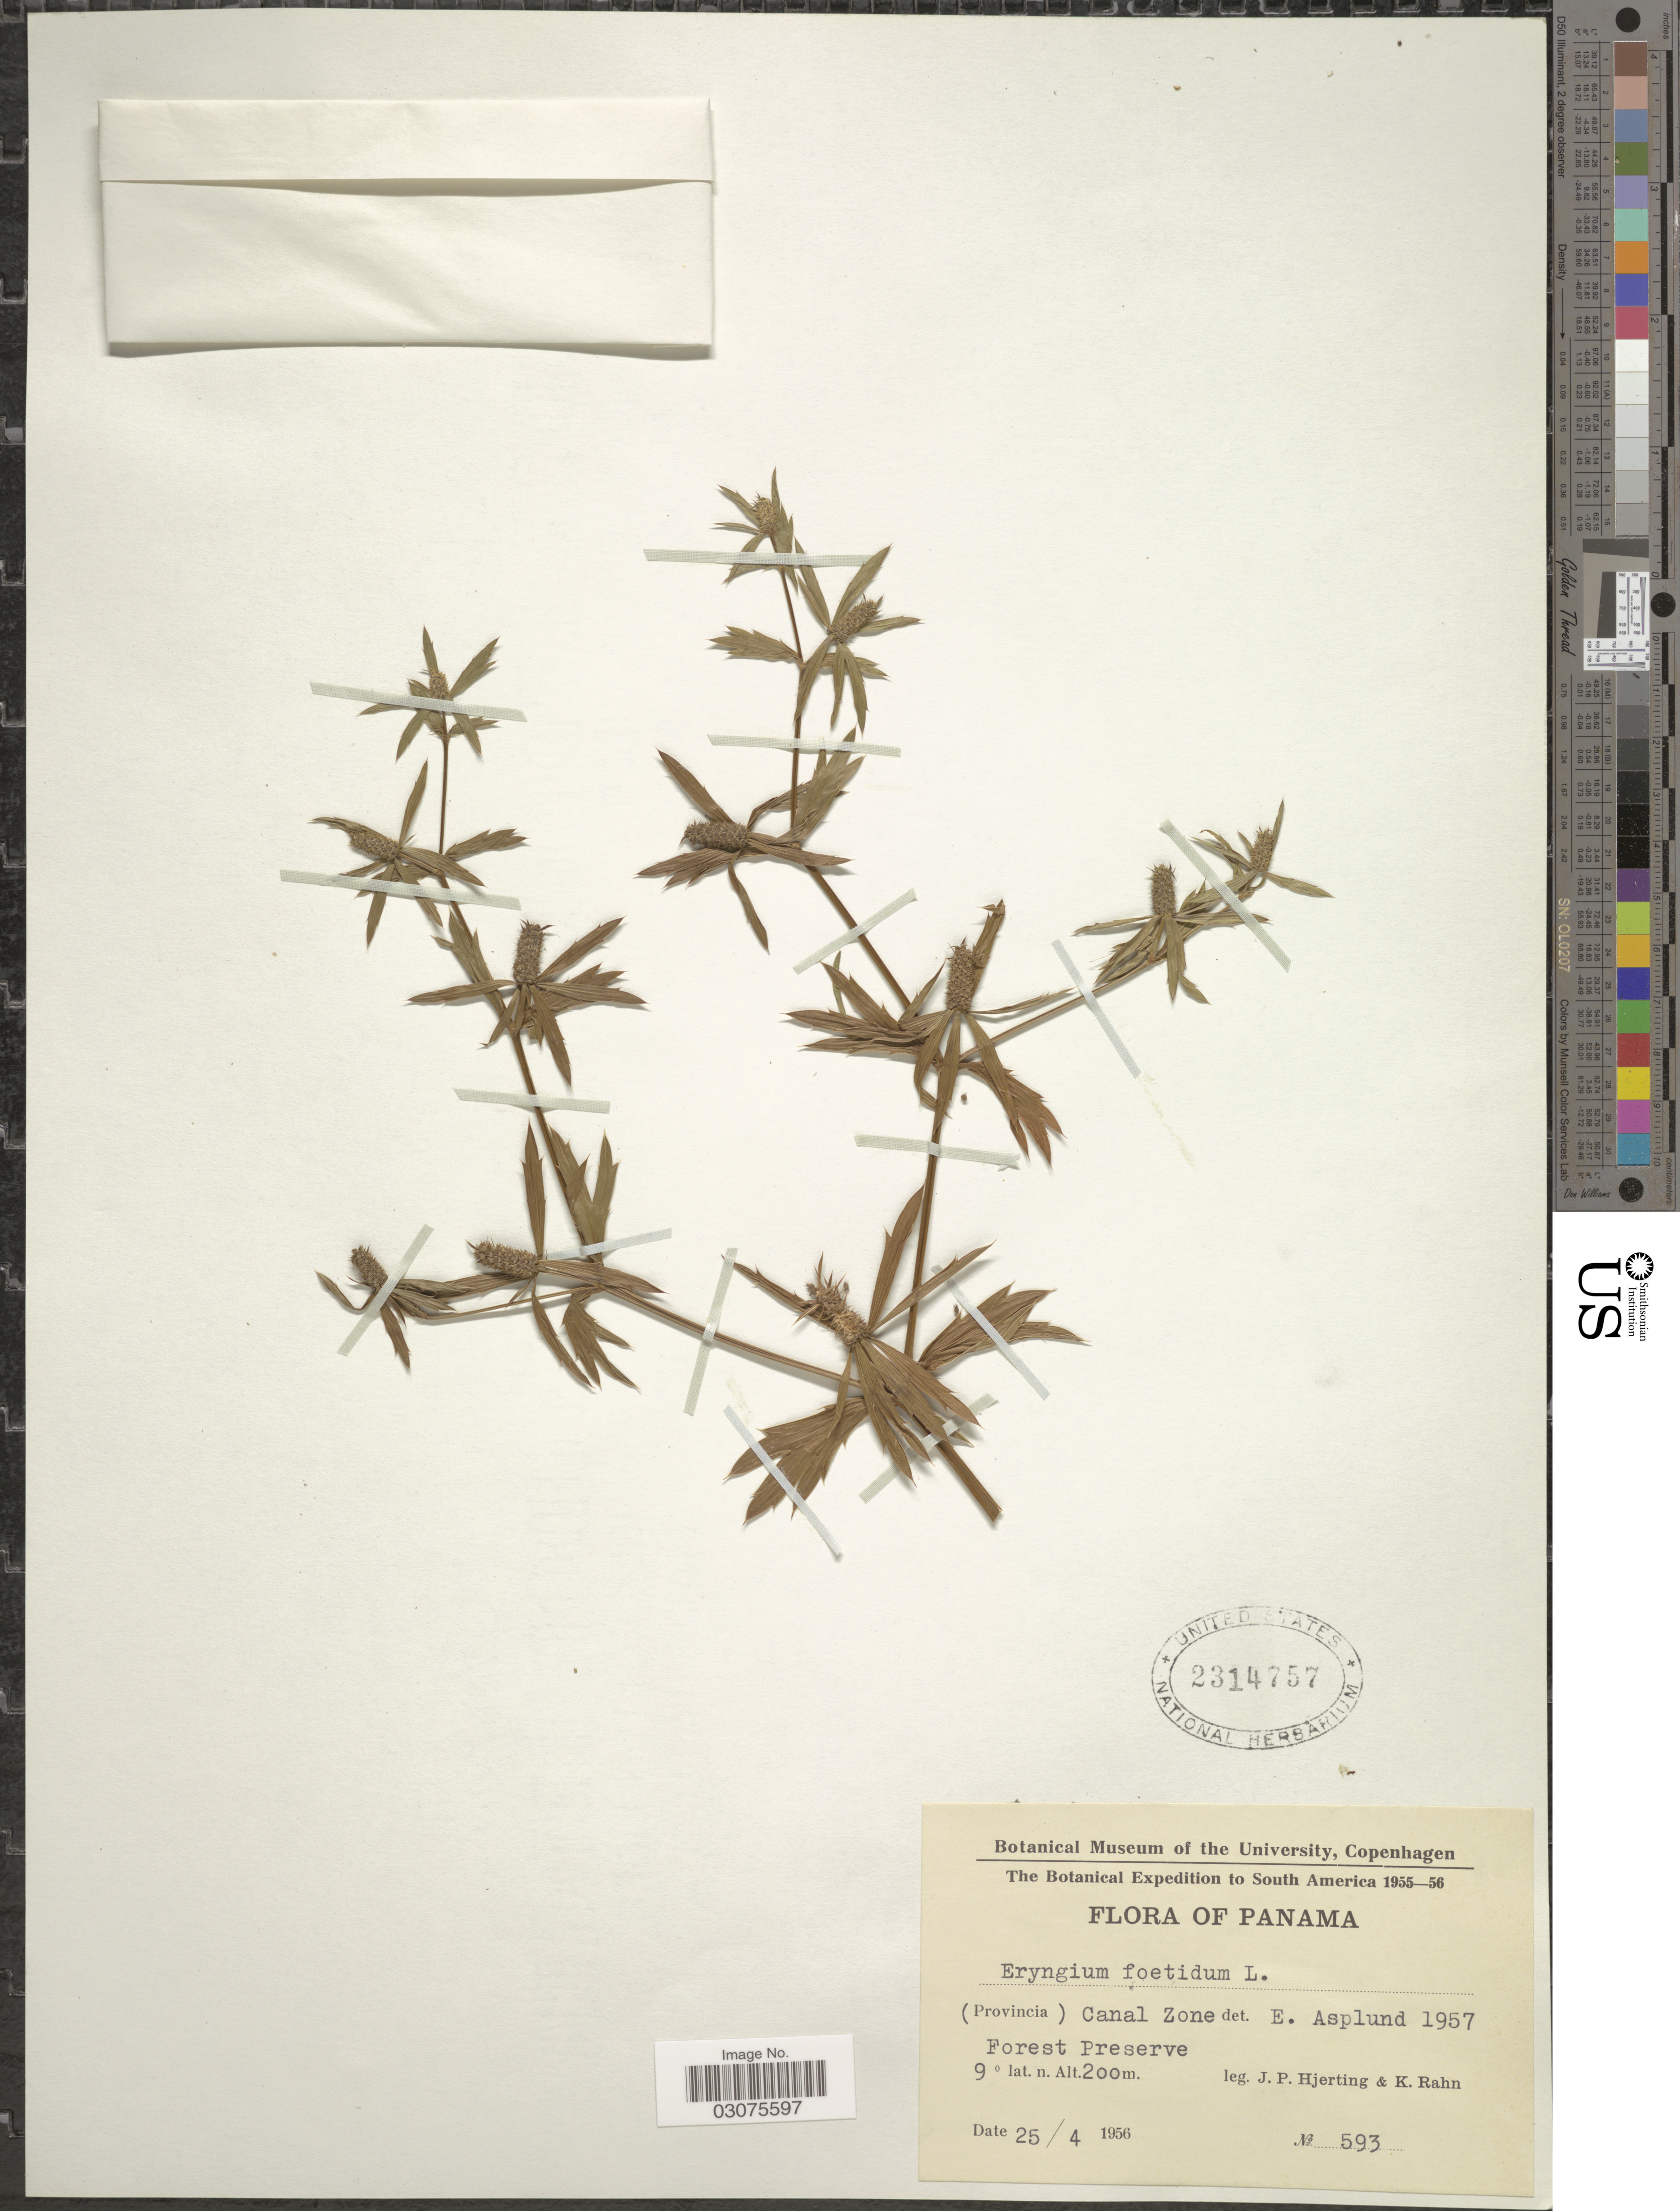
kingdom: Plantae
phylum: Tracheophyta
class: Magnoliopsida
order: Apiales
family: Apiaceae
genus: Eryngium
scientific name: Eryngium foetidum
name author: L.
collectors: J. P. Hjerting & K. Rahn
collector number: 593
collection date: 1956-04-25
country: Panama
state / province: Colón / Panamá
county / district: Canal Zone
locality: Canal Zone. Forest Preserve.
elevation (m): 200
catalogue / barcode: US 2314757